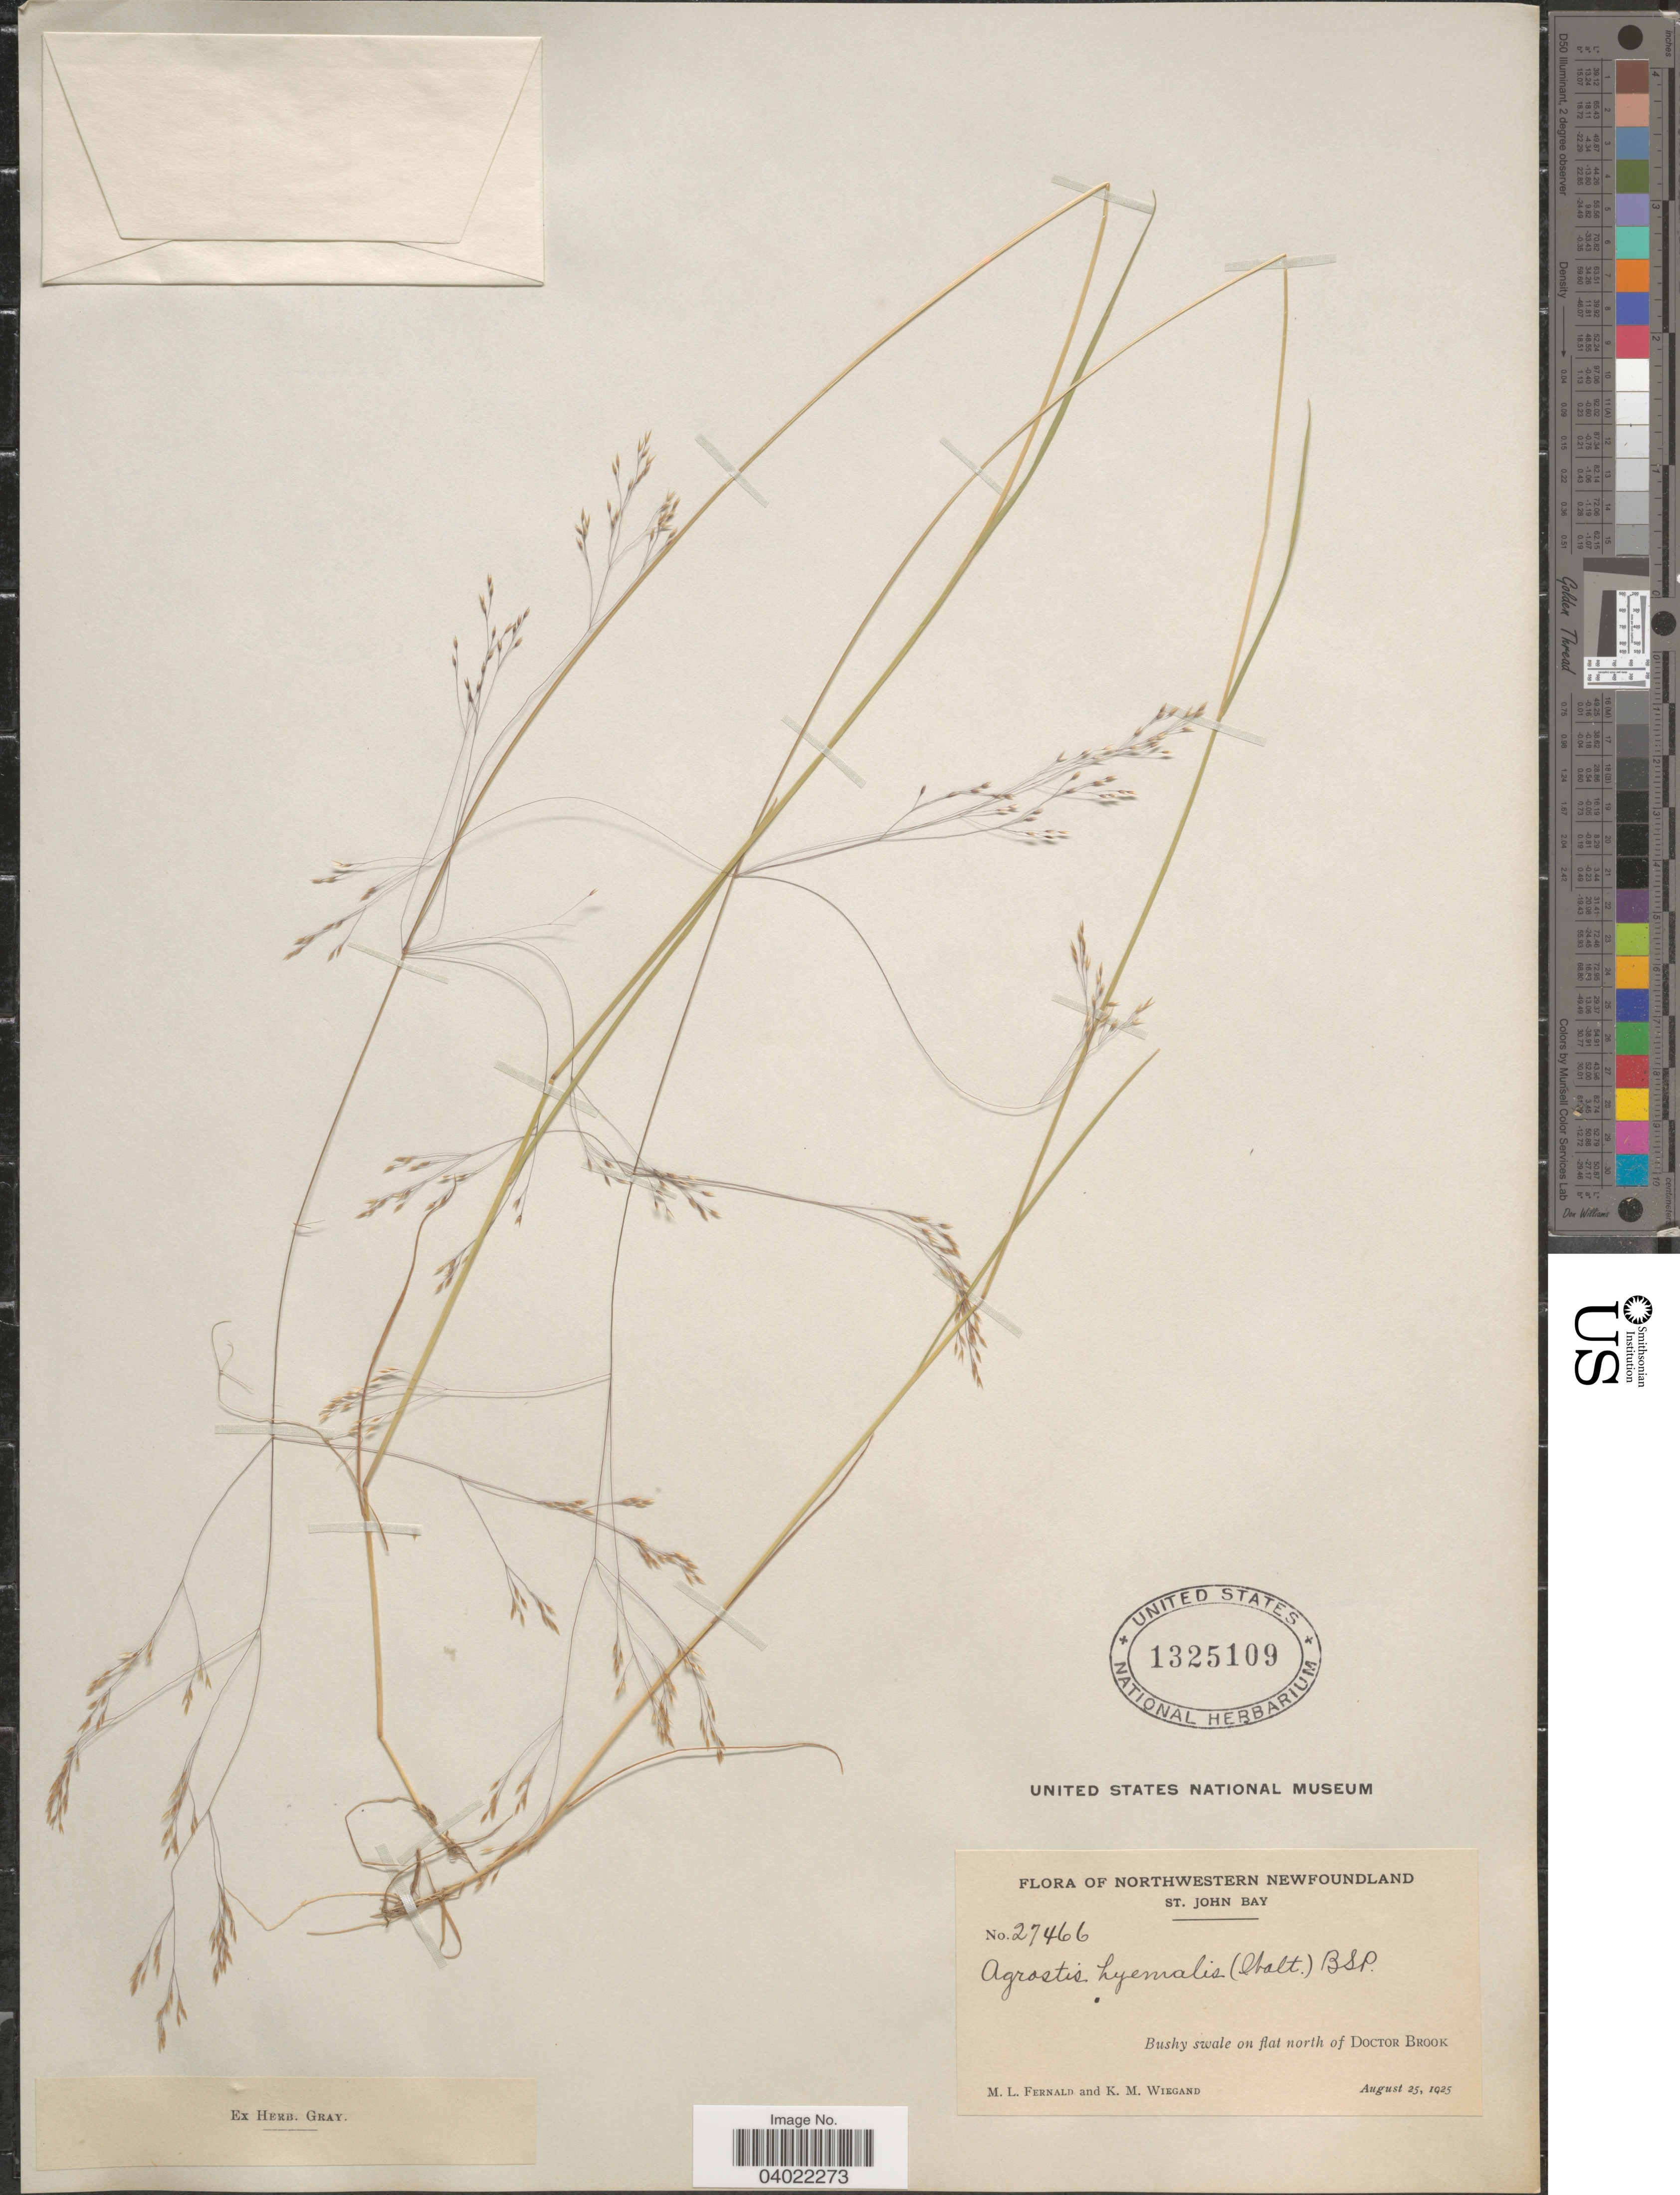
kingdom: Plantae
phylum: Tracheophyta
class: Liliopsida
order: Poales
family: Poaceae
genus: Agrostis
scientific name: Agrostis scabra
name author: Willd.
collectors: M. L. Fernald & K. M. Wiegand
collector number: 27466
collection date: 1925-08-25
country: Canada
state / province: Newfoundland and Labrador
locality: Northwestern Newfoundland. St. John Bay. Bushy swale on flat north of Doctor Brook.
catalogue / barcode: US 1325109